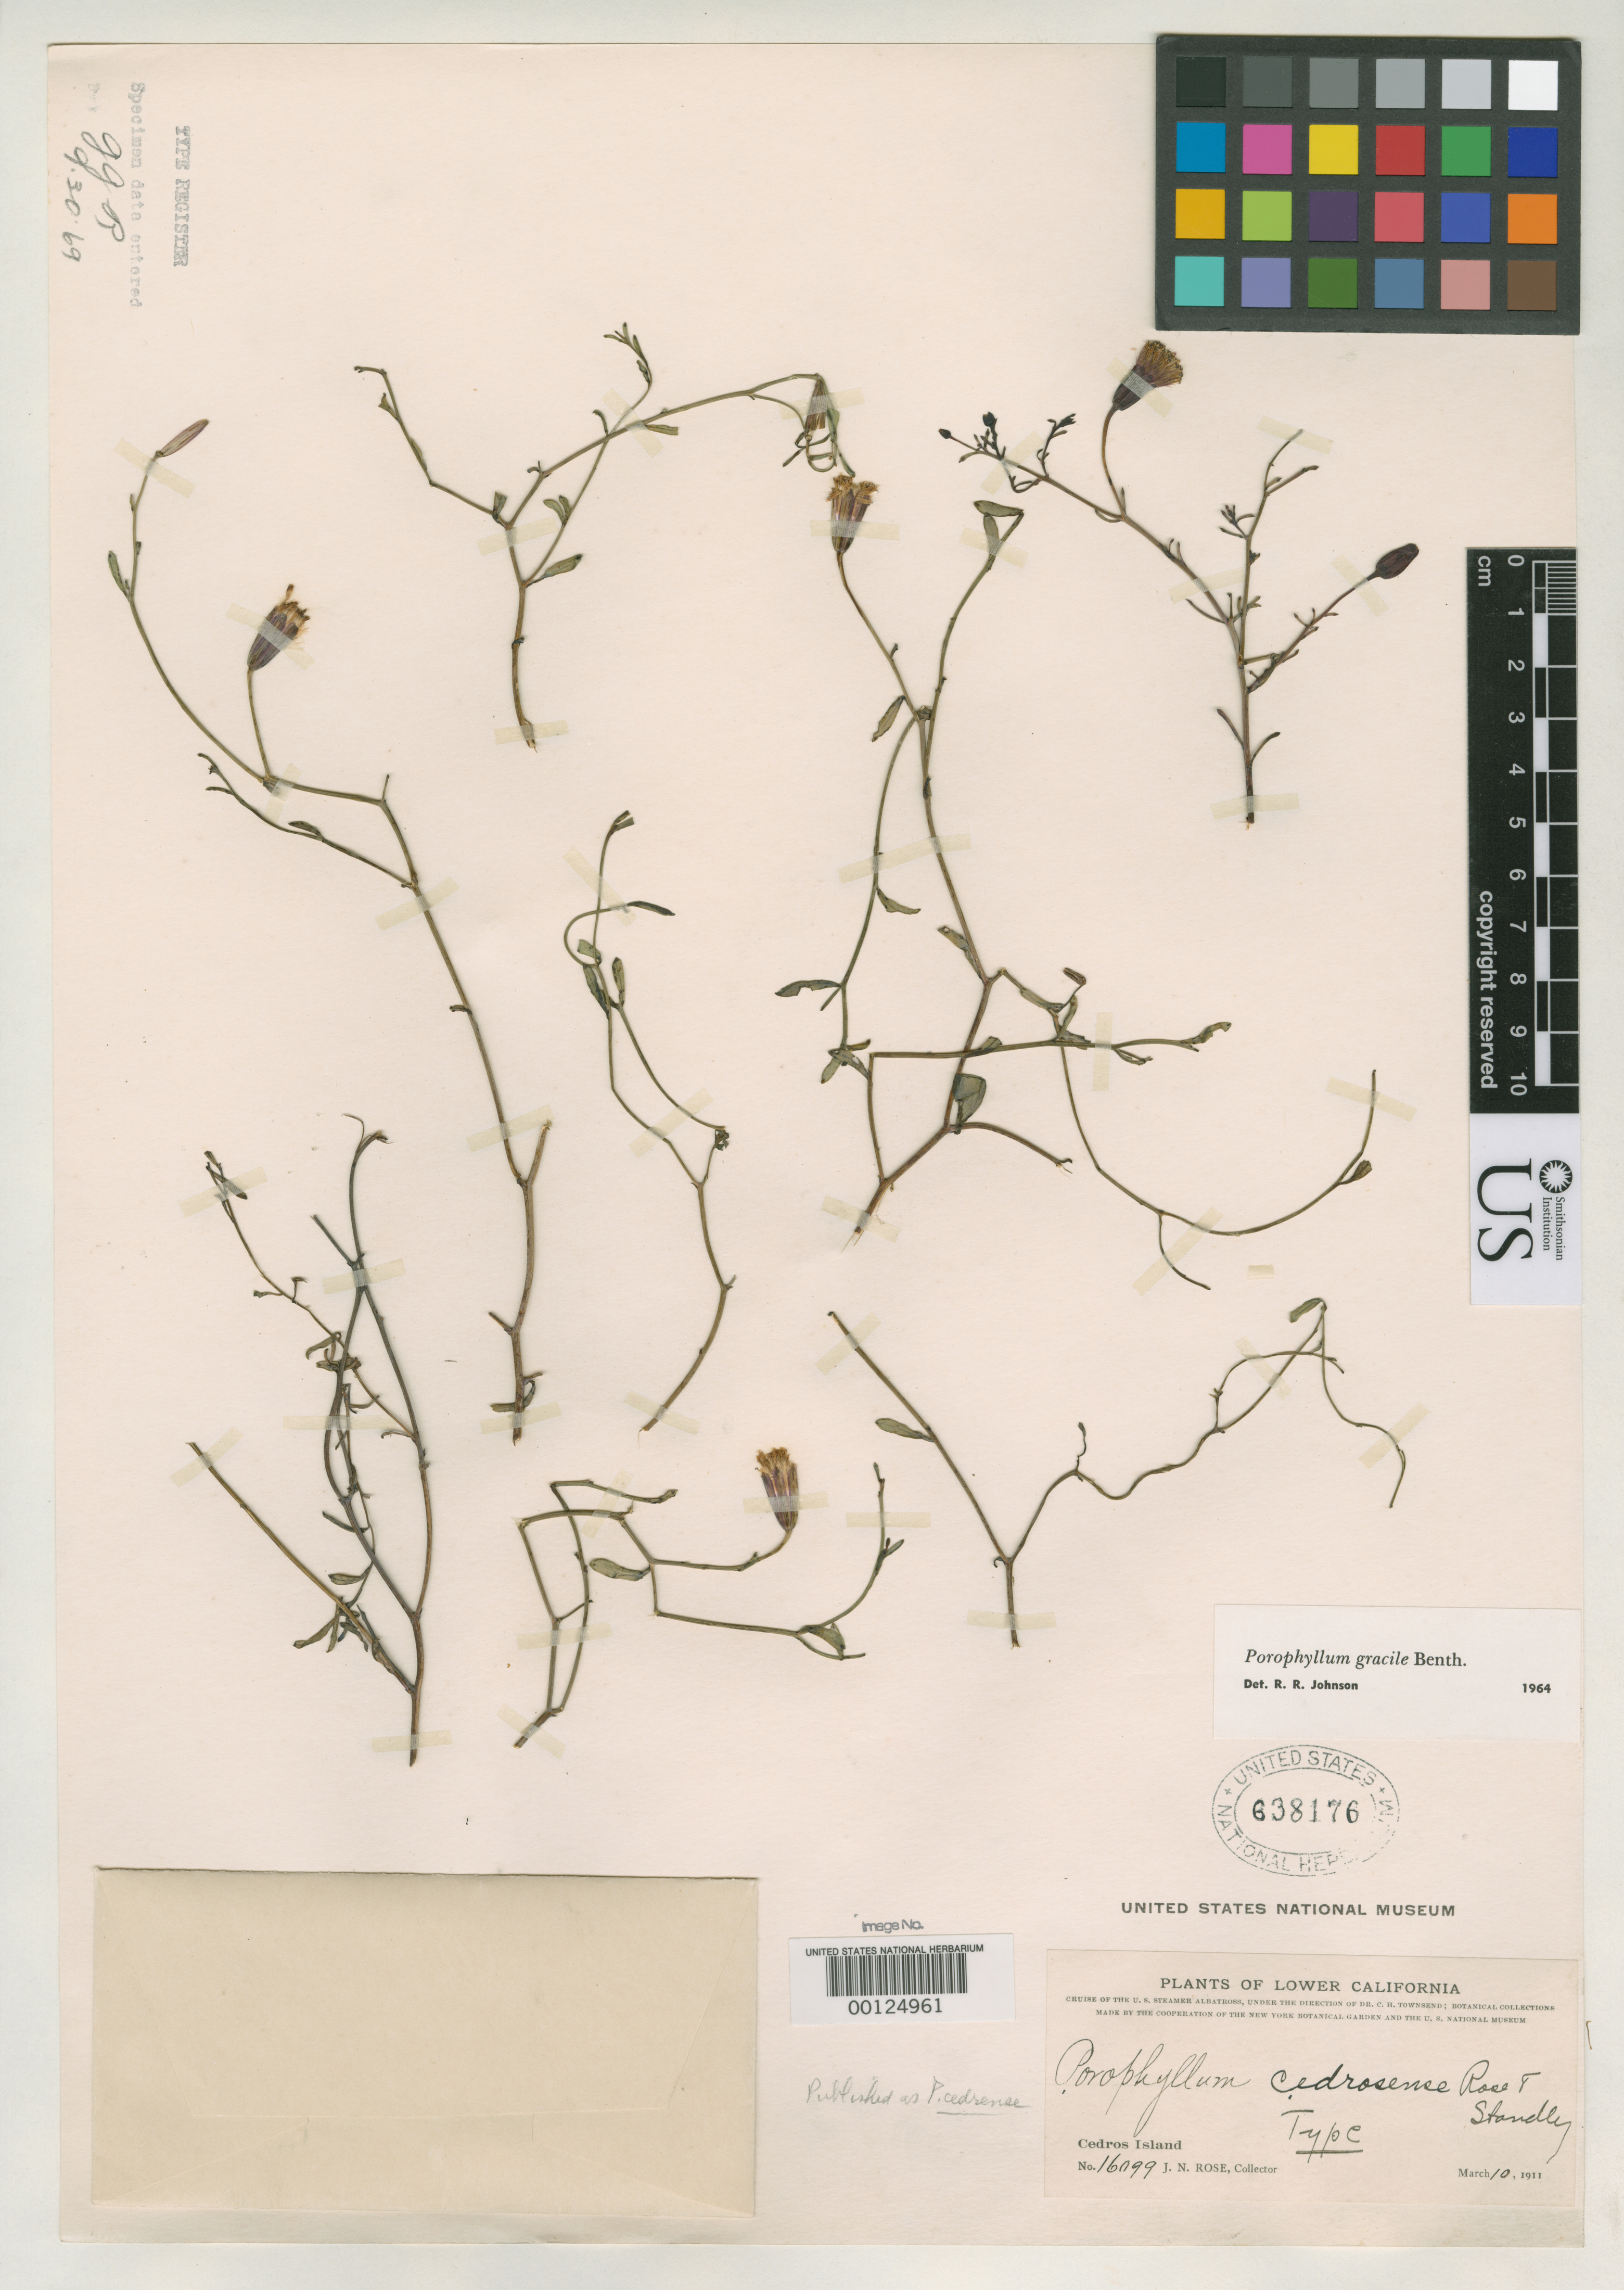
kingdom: Plantae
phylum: Tracheophyta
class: Magnoliopsida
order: Asterales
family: Asteraceae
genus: Porophyllum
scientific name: Porophyllum cedrense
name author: Rose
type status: Holotype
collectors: J. N. Rose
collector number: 16099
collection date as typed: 10 Mar 1911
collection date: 1911-03-10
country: Mexico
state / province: Baja California Norte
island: Cedros Island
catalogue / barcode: US 638176